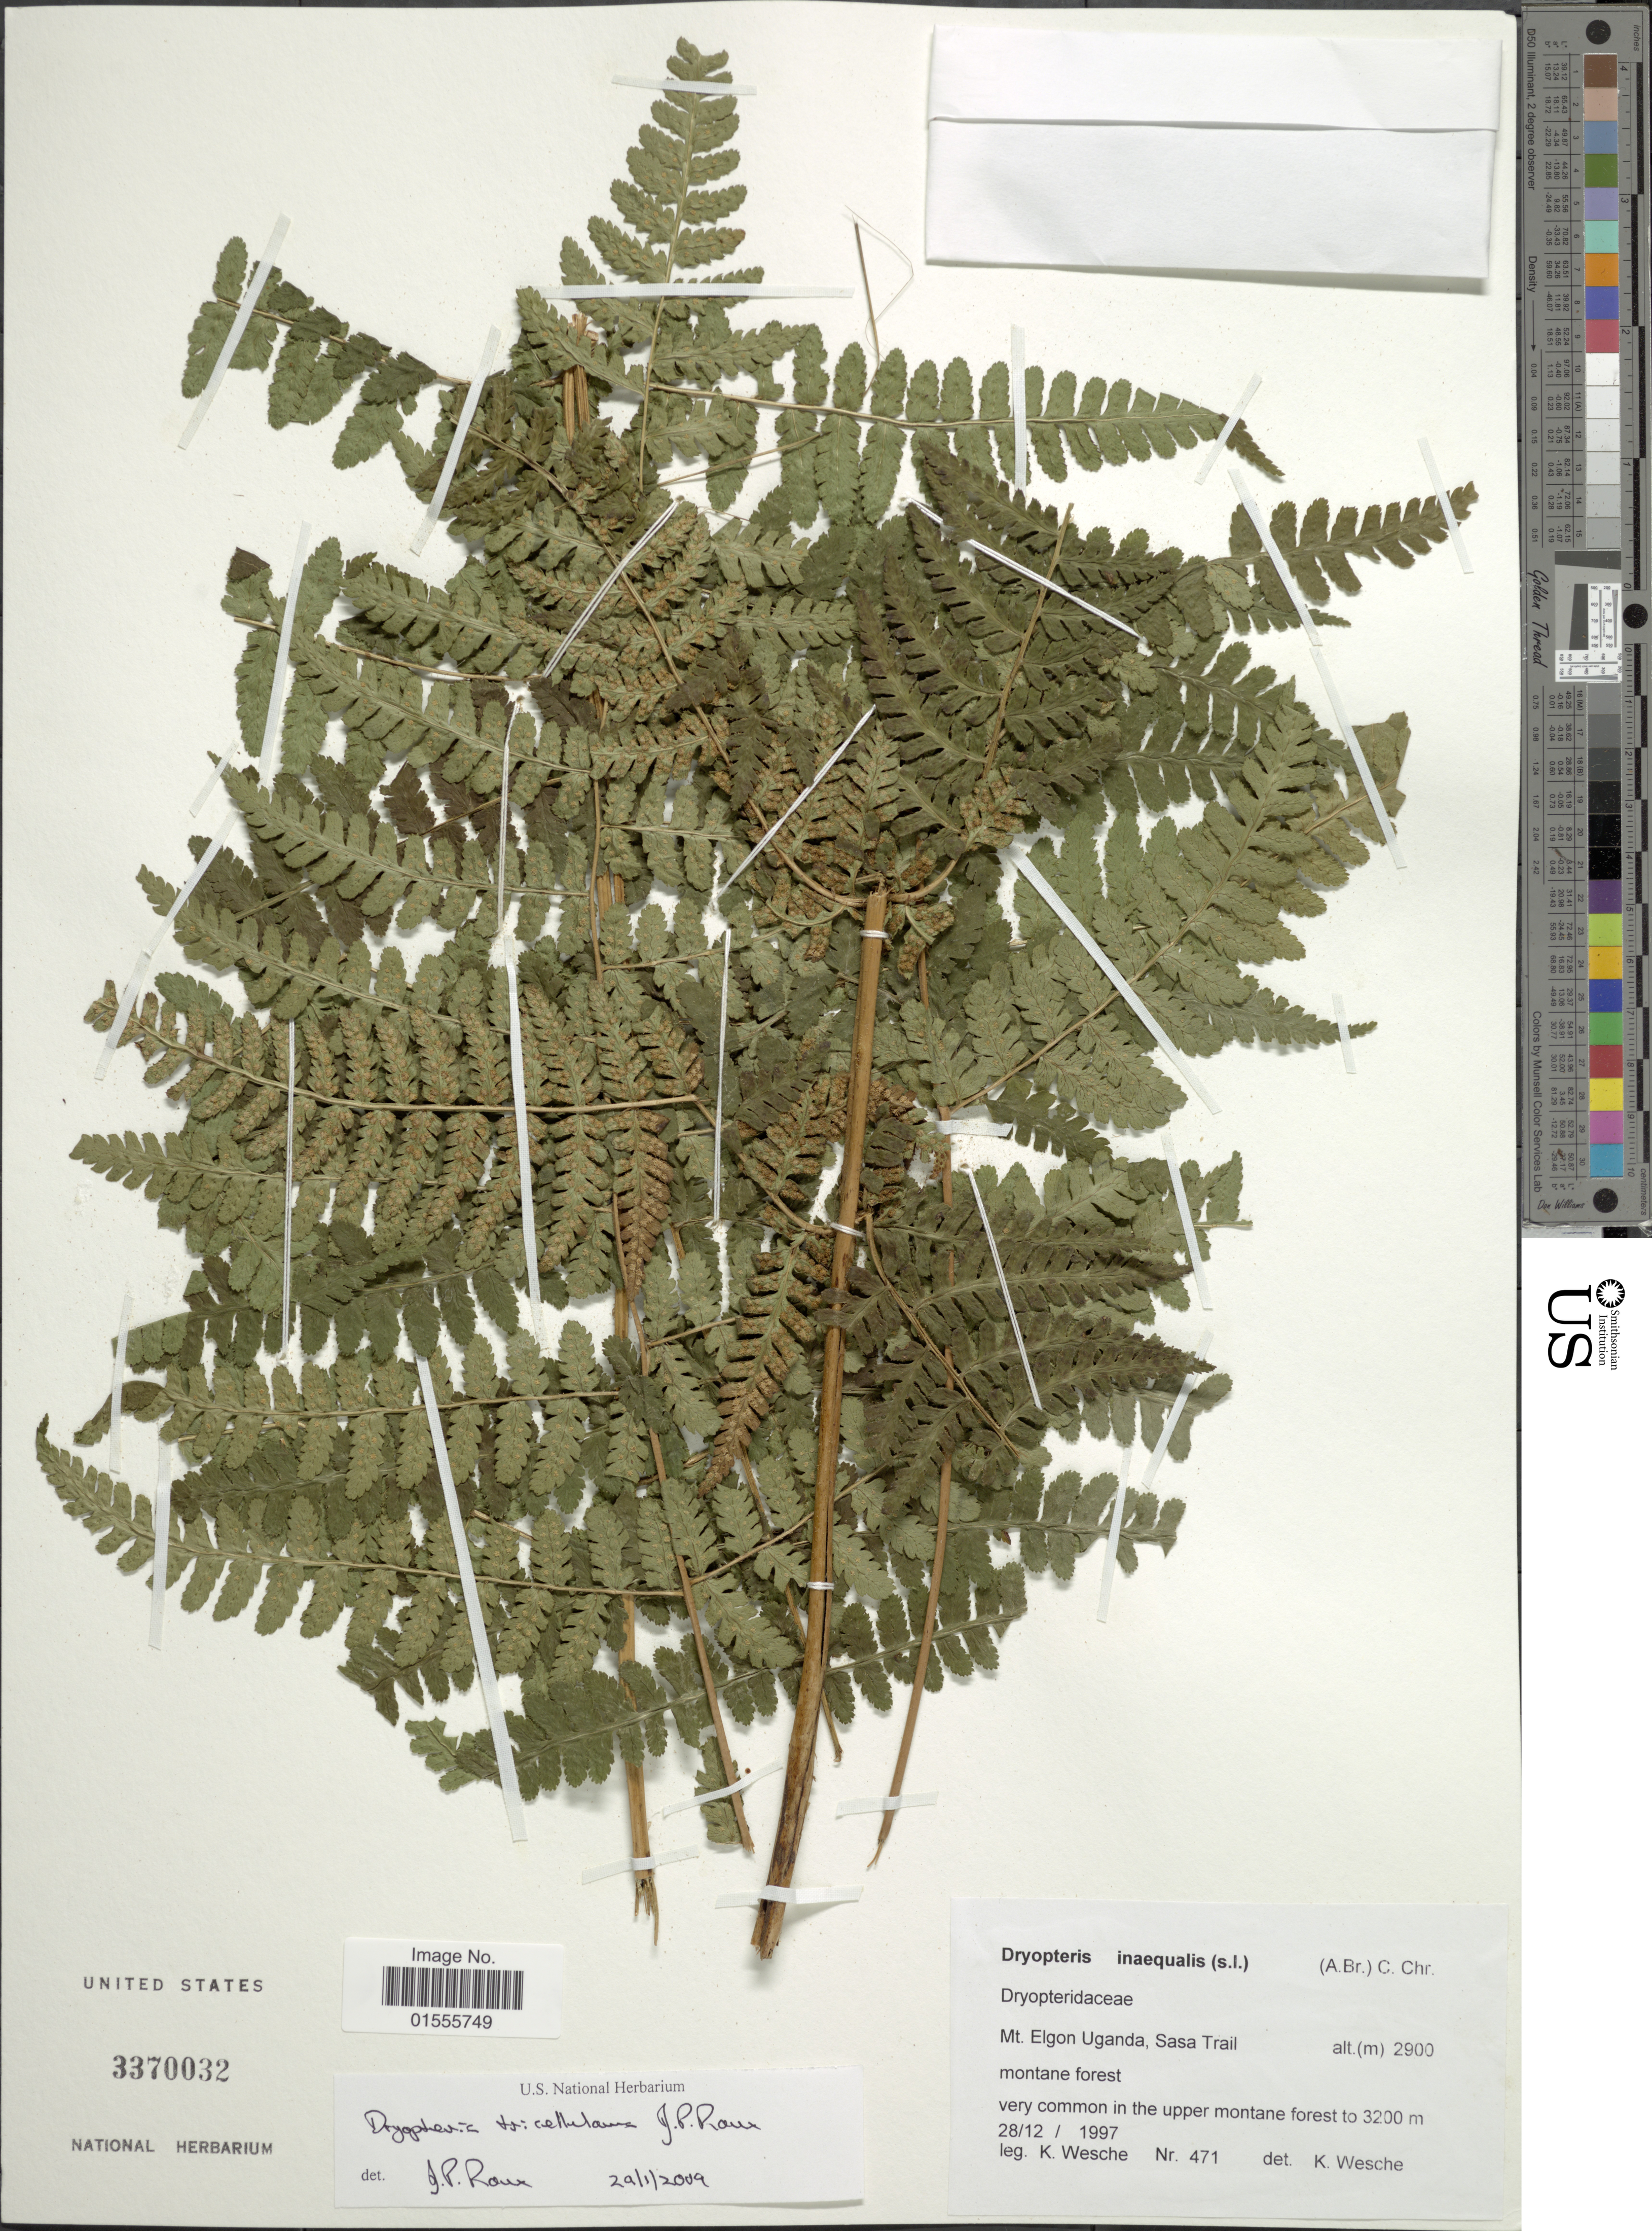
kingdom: Plantae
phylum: Tracheophyta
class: Polypodiopsida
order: Polypodiales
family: Dryopteridaceae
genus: Dryopteris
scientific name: Dryopteris tricellularis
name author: J.P. Roux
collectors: K. Wesche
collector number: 471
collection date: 1997-12-28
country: Uganda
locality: Mt Elgon Uganda, Sasa Trail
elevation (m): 2900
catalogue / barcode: US 3370032